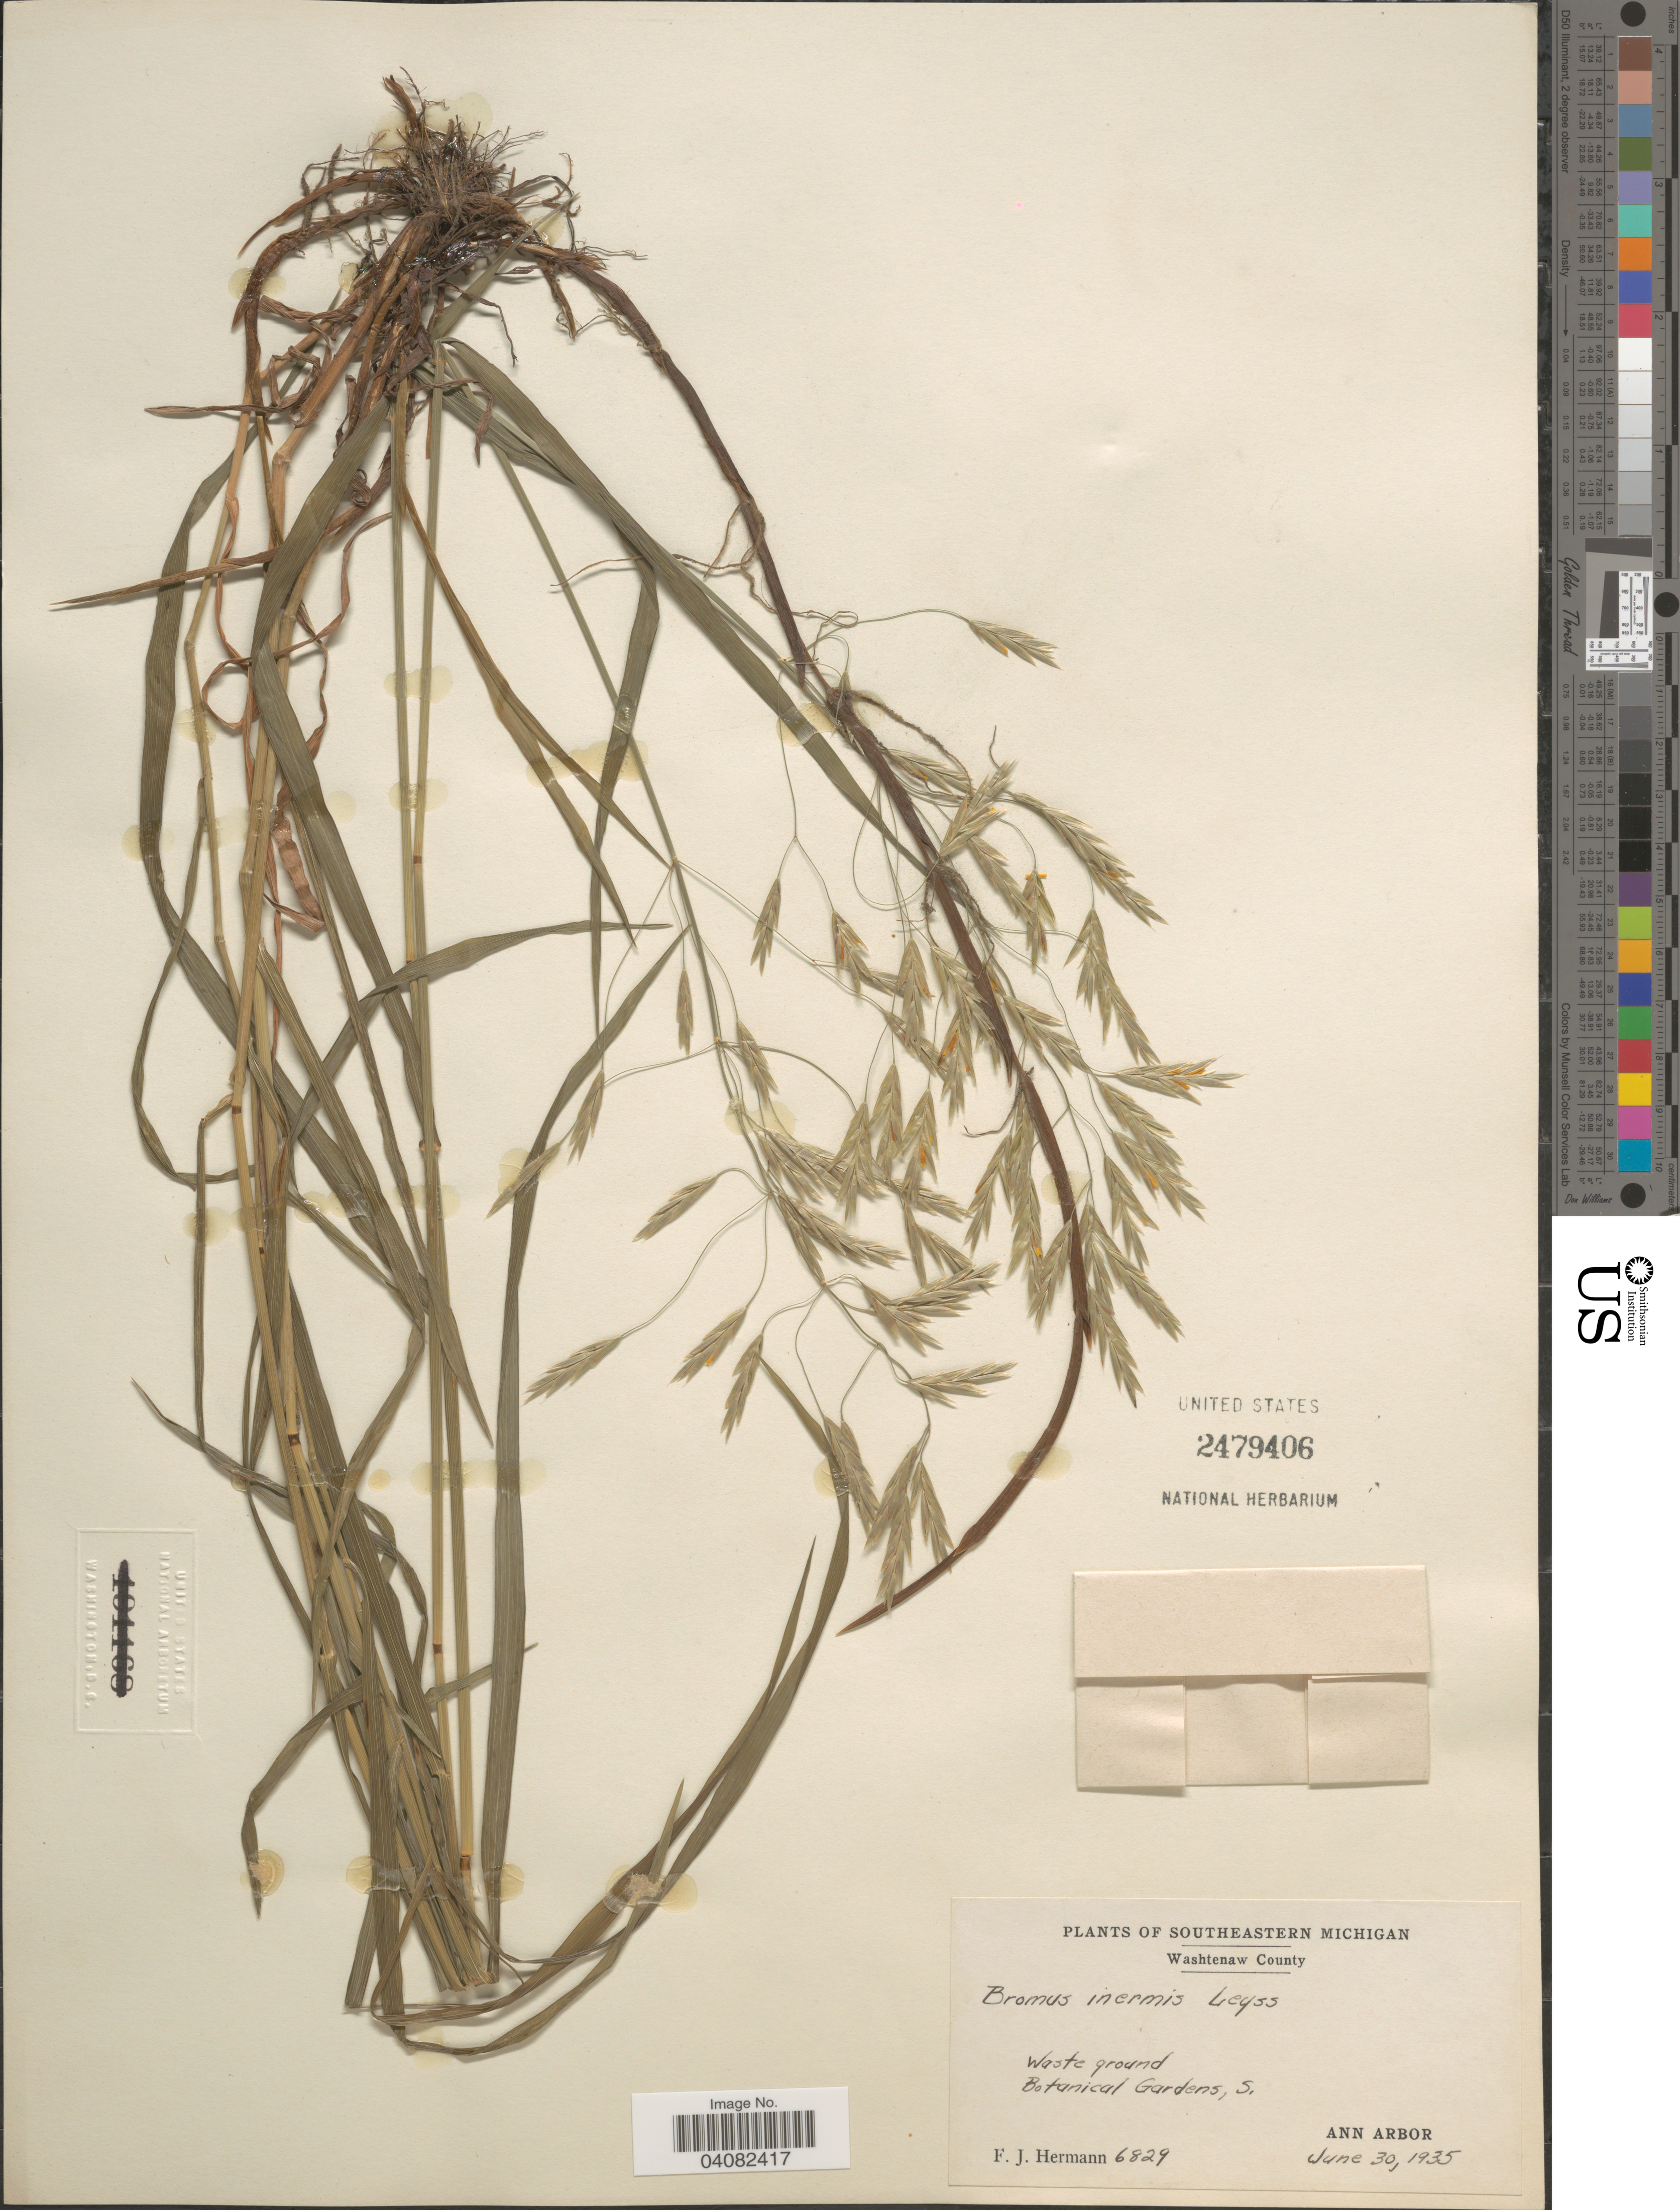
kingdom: Plantae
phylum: Tracheophyta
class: Liliopsida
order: Poales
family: Poaceae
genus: Bromus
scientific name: Bromus inermis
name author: Leyss.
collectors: F. J. Hermann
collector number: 6829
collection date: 1935-06-30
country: United States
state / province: Michigan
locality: Southeastern Michigan. Washtenaw County. Waste ground. Botanical Gardens, S. Ann Arbor.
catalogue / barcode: US 2479406